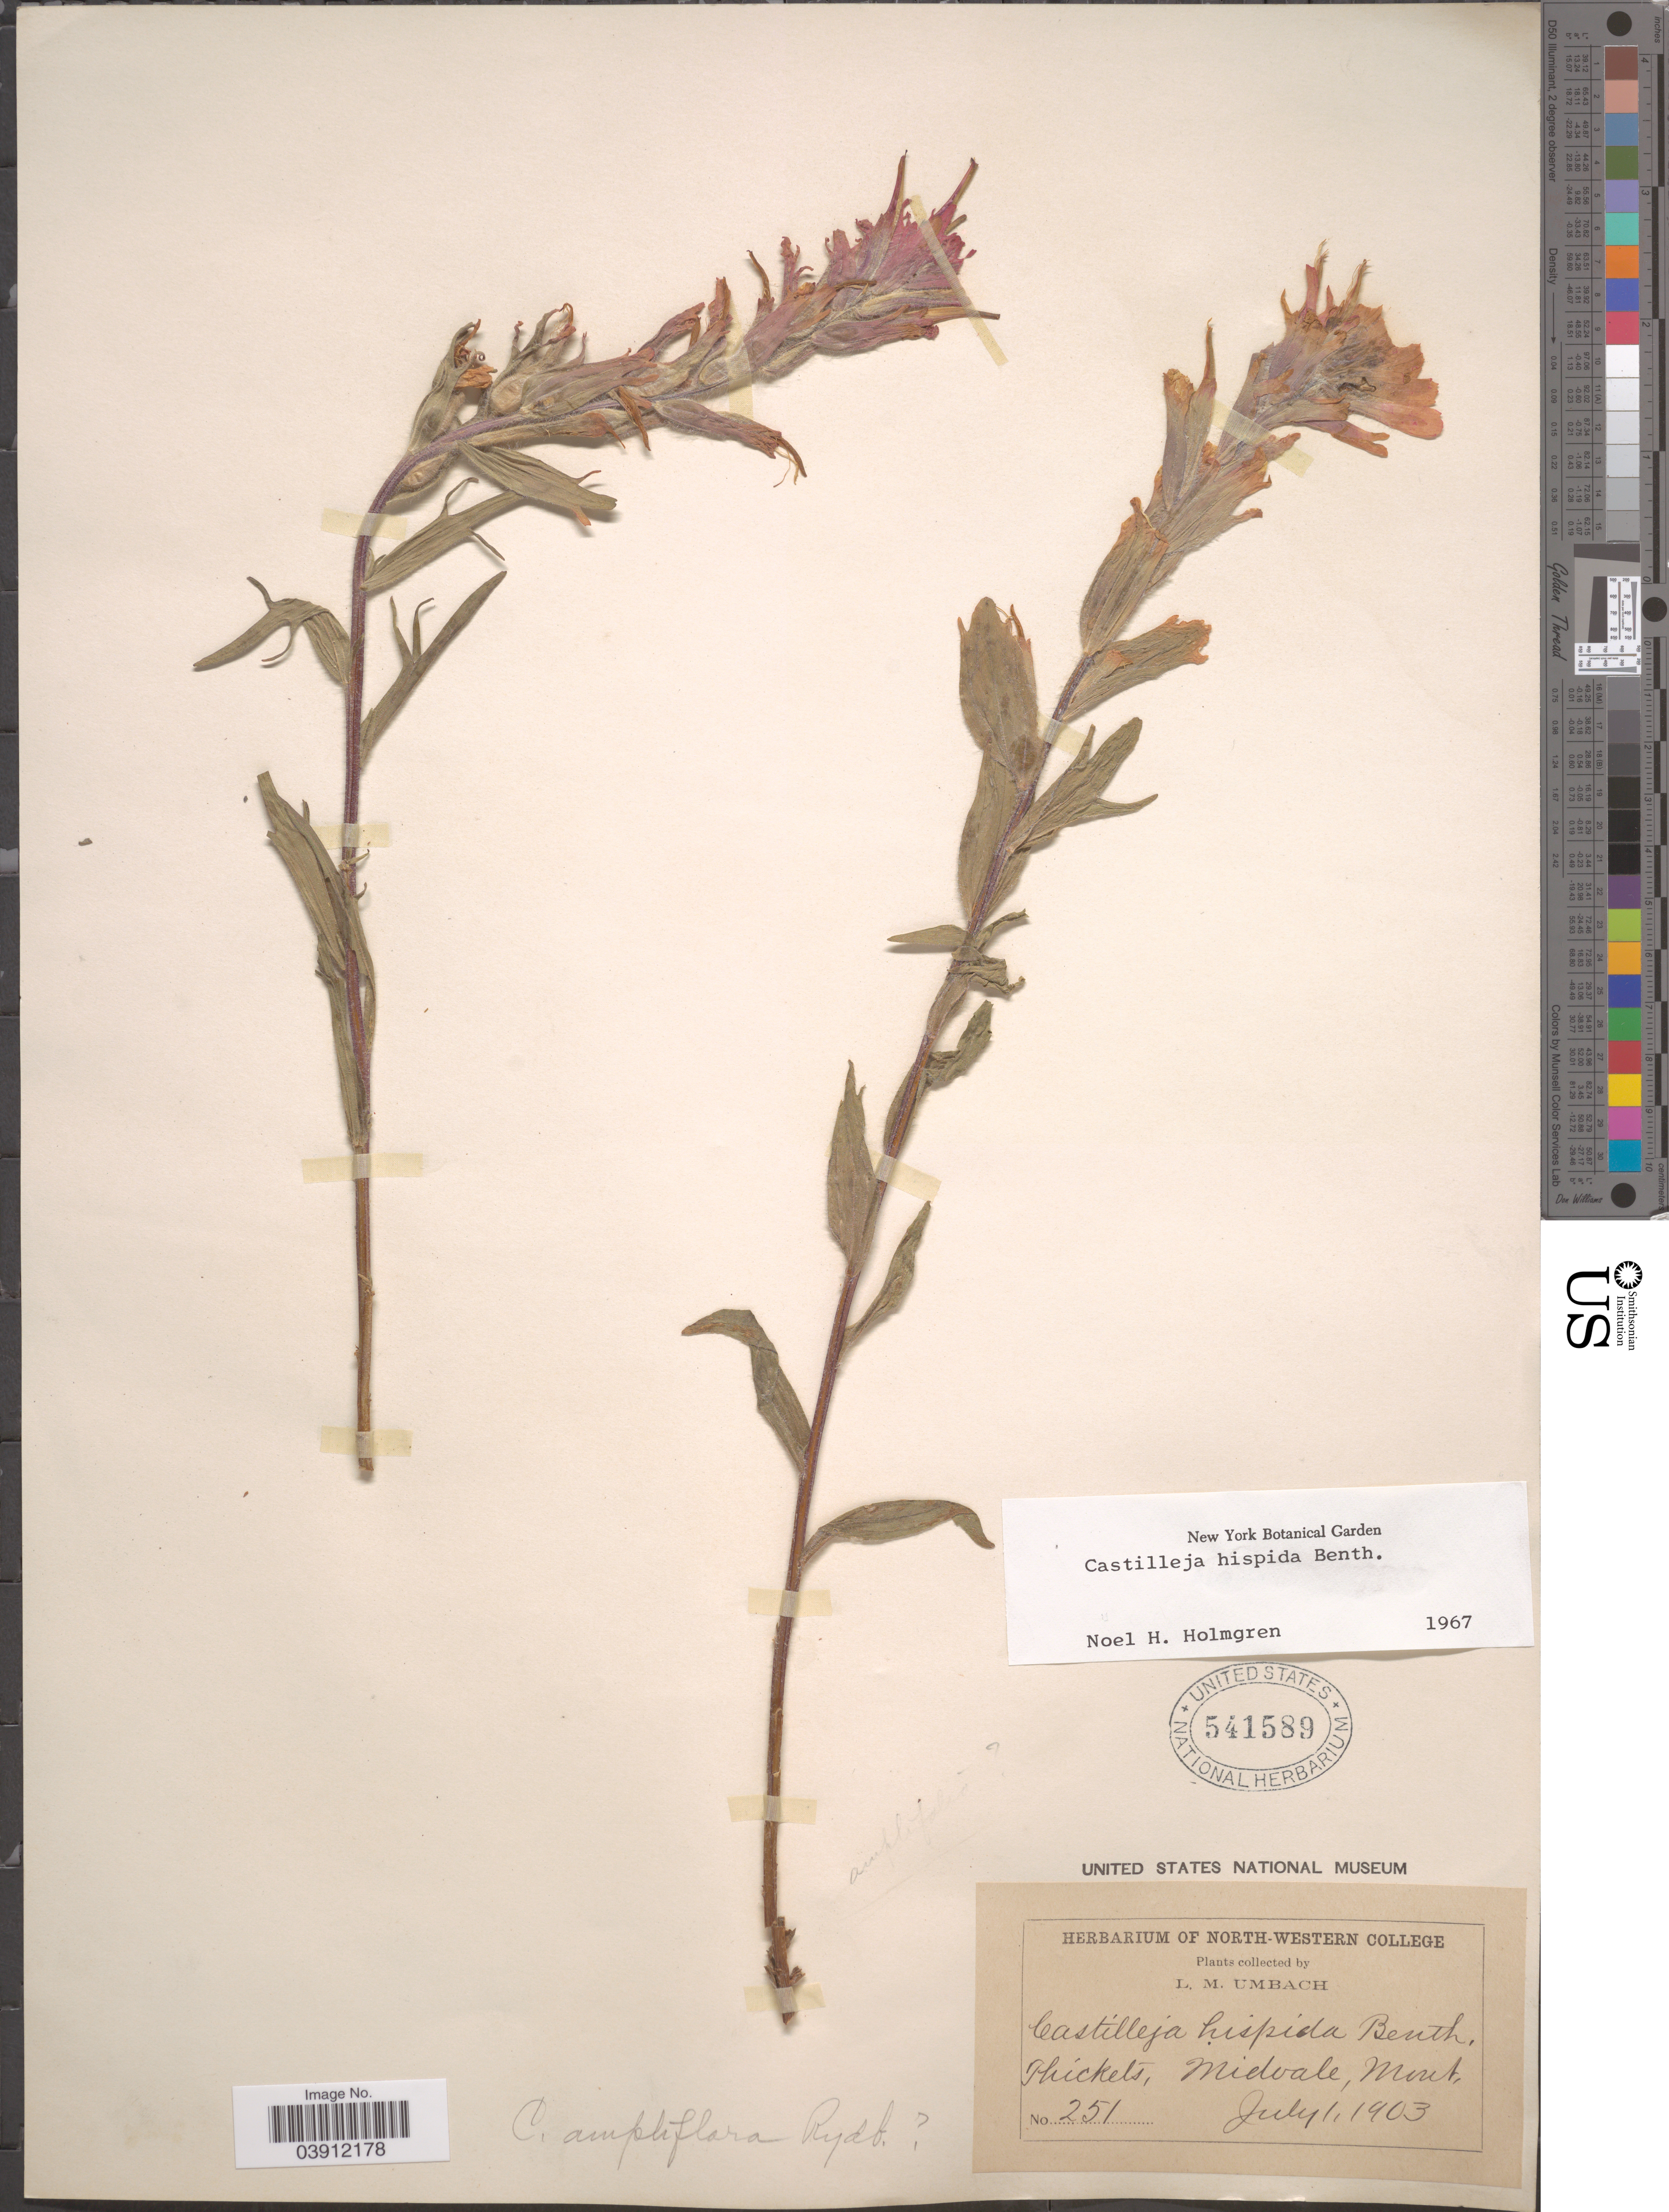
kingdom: Plantae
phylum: Tracheophyta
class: Magnoliopsida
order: Lamiales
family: Orobanchaceae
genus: Castilleja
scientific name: Castilleja hispida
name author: Benth. ex Hook.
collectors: L. M. Umbach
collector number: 251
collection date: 1903-07-01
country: United States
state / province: Montana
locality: Thickets, Midvale.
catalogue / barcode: US 541589